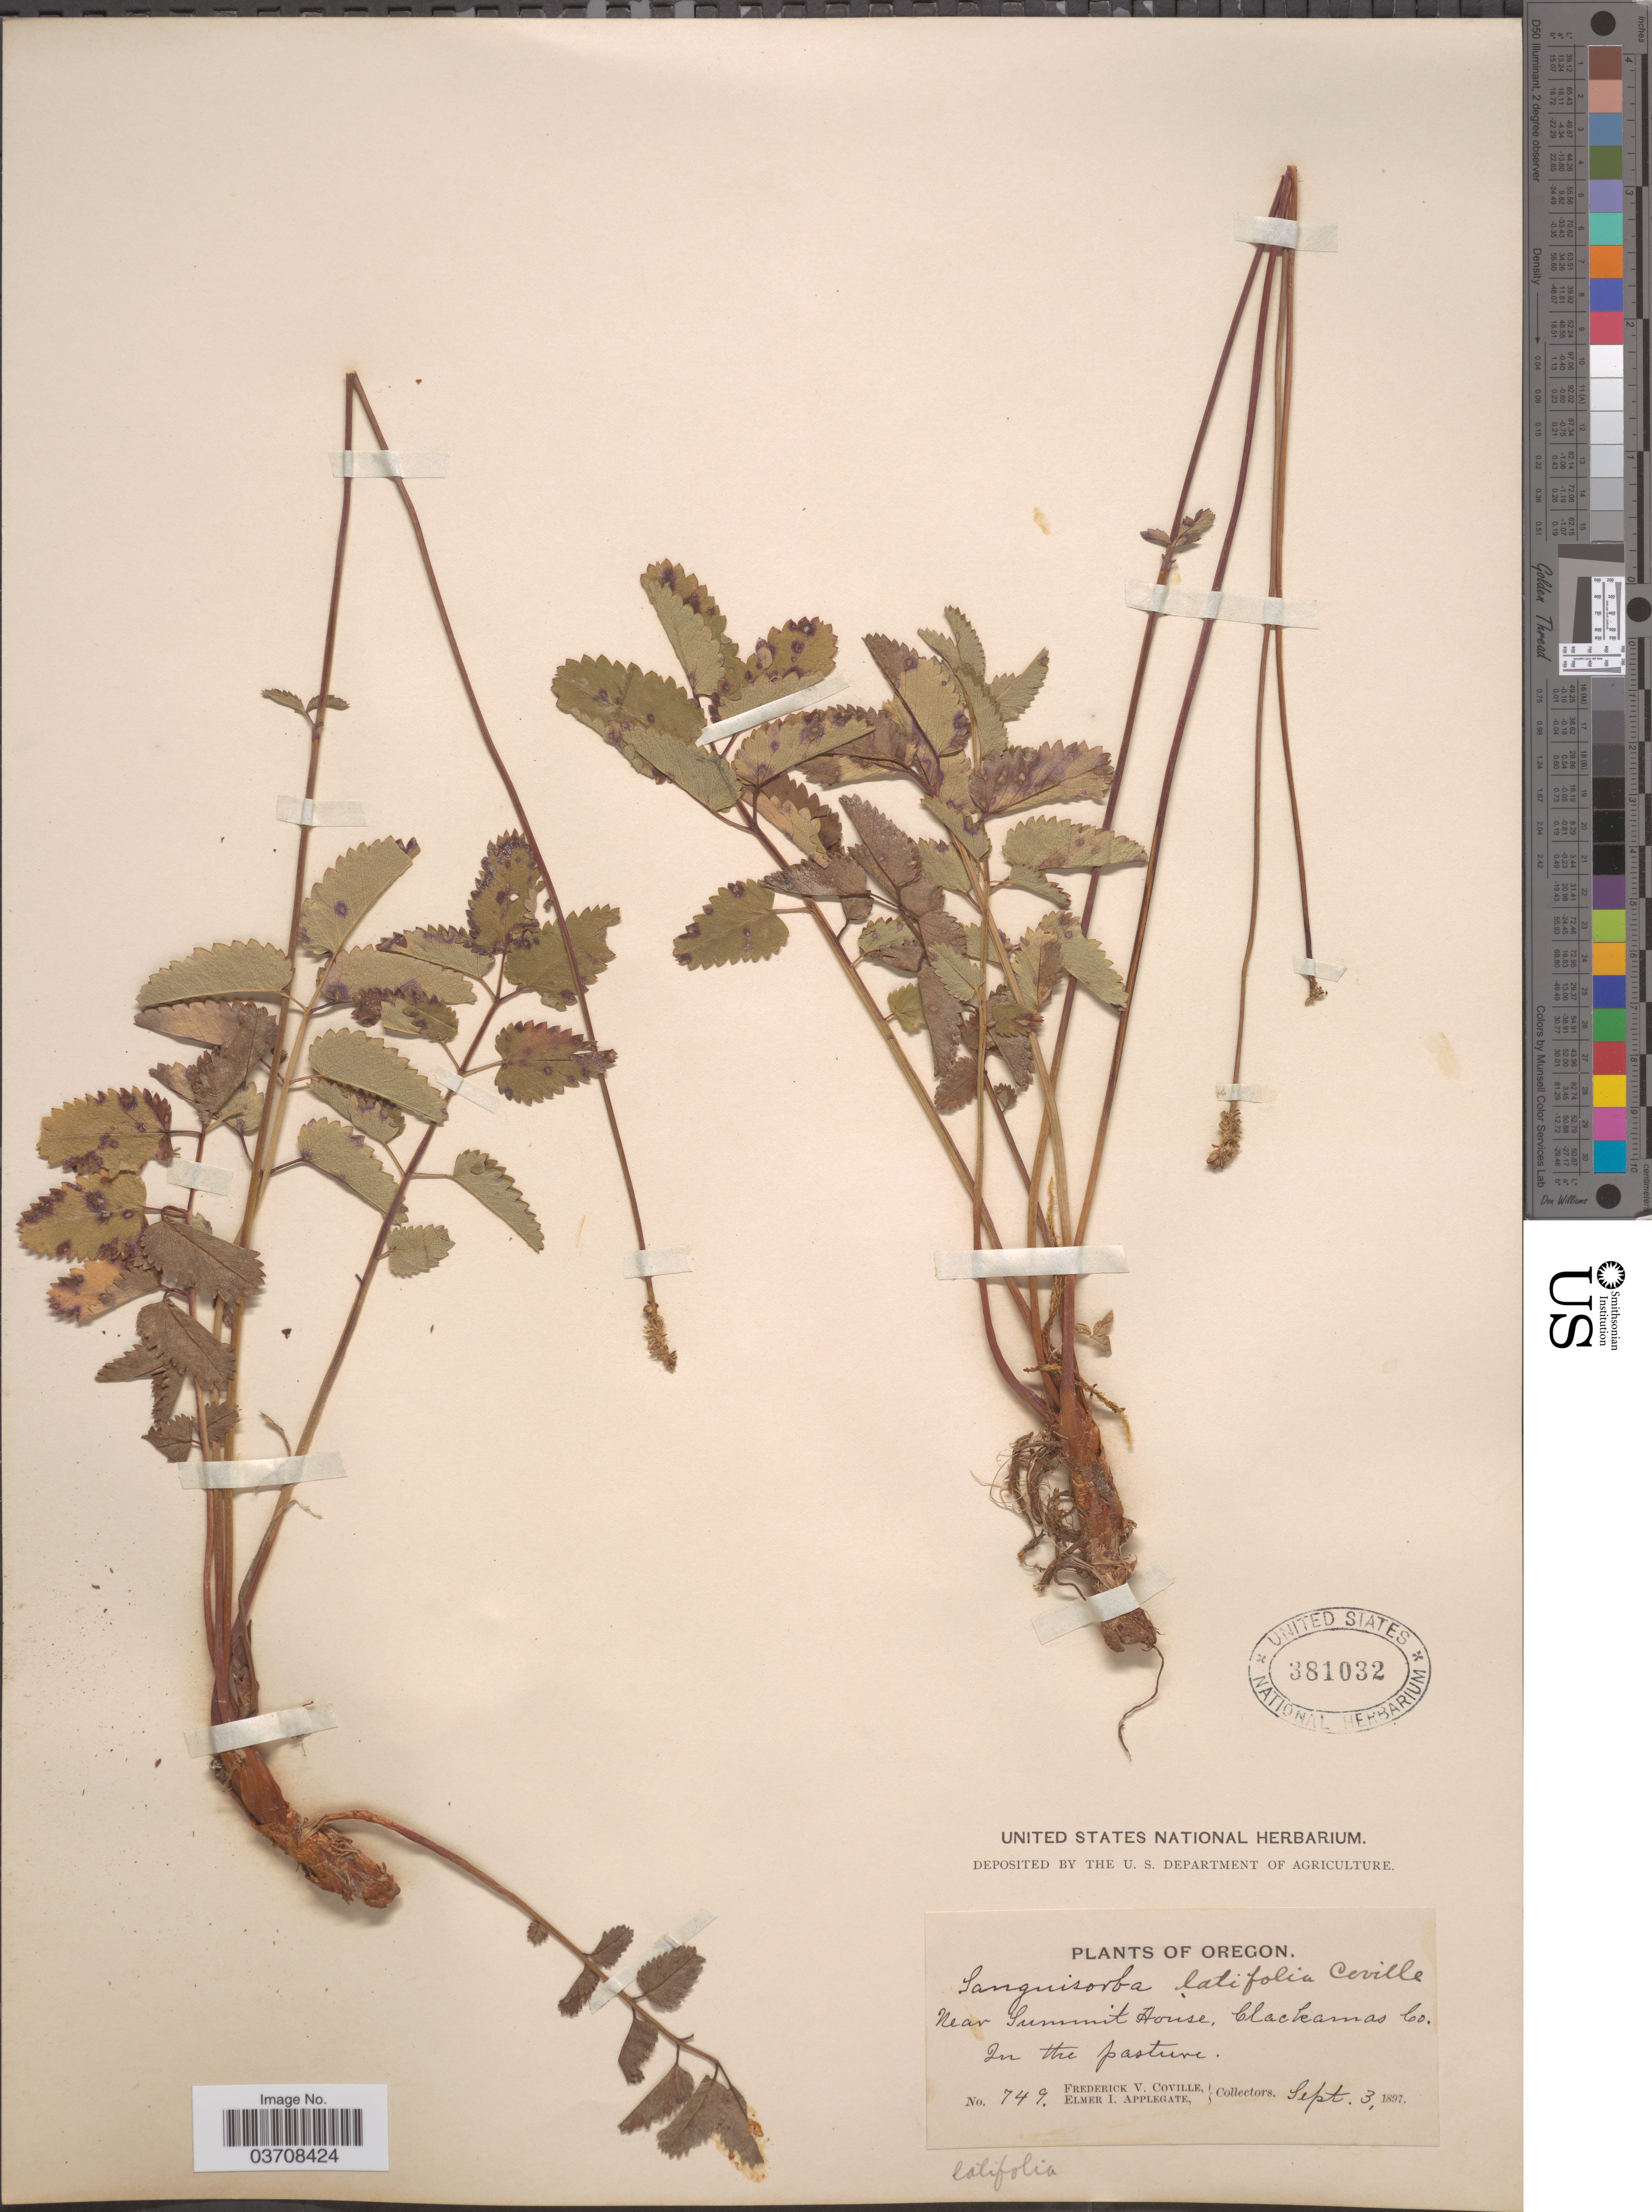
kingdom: Plantae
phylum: Tracheophyta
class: Magnoliopsida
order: Rosales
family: Rosaceae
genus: Sanguisorba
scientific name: Sanguisorba officinalis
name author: L.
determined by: Strong, Mark T., (BOT), Smithsonian Institution - National Museum of Natural History (UNITED STATES)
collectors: F. V. Coville & E. I. Applegate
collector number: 749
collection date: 1897-09-03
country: United States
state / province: Oregon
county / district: Clackamas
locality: Near Summit House, Clackamas Co. In the pasture.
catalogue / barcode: US 381032